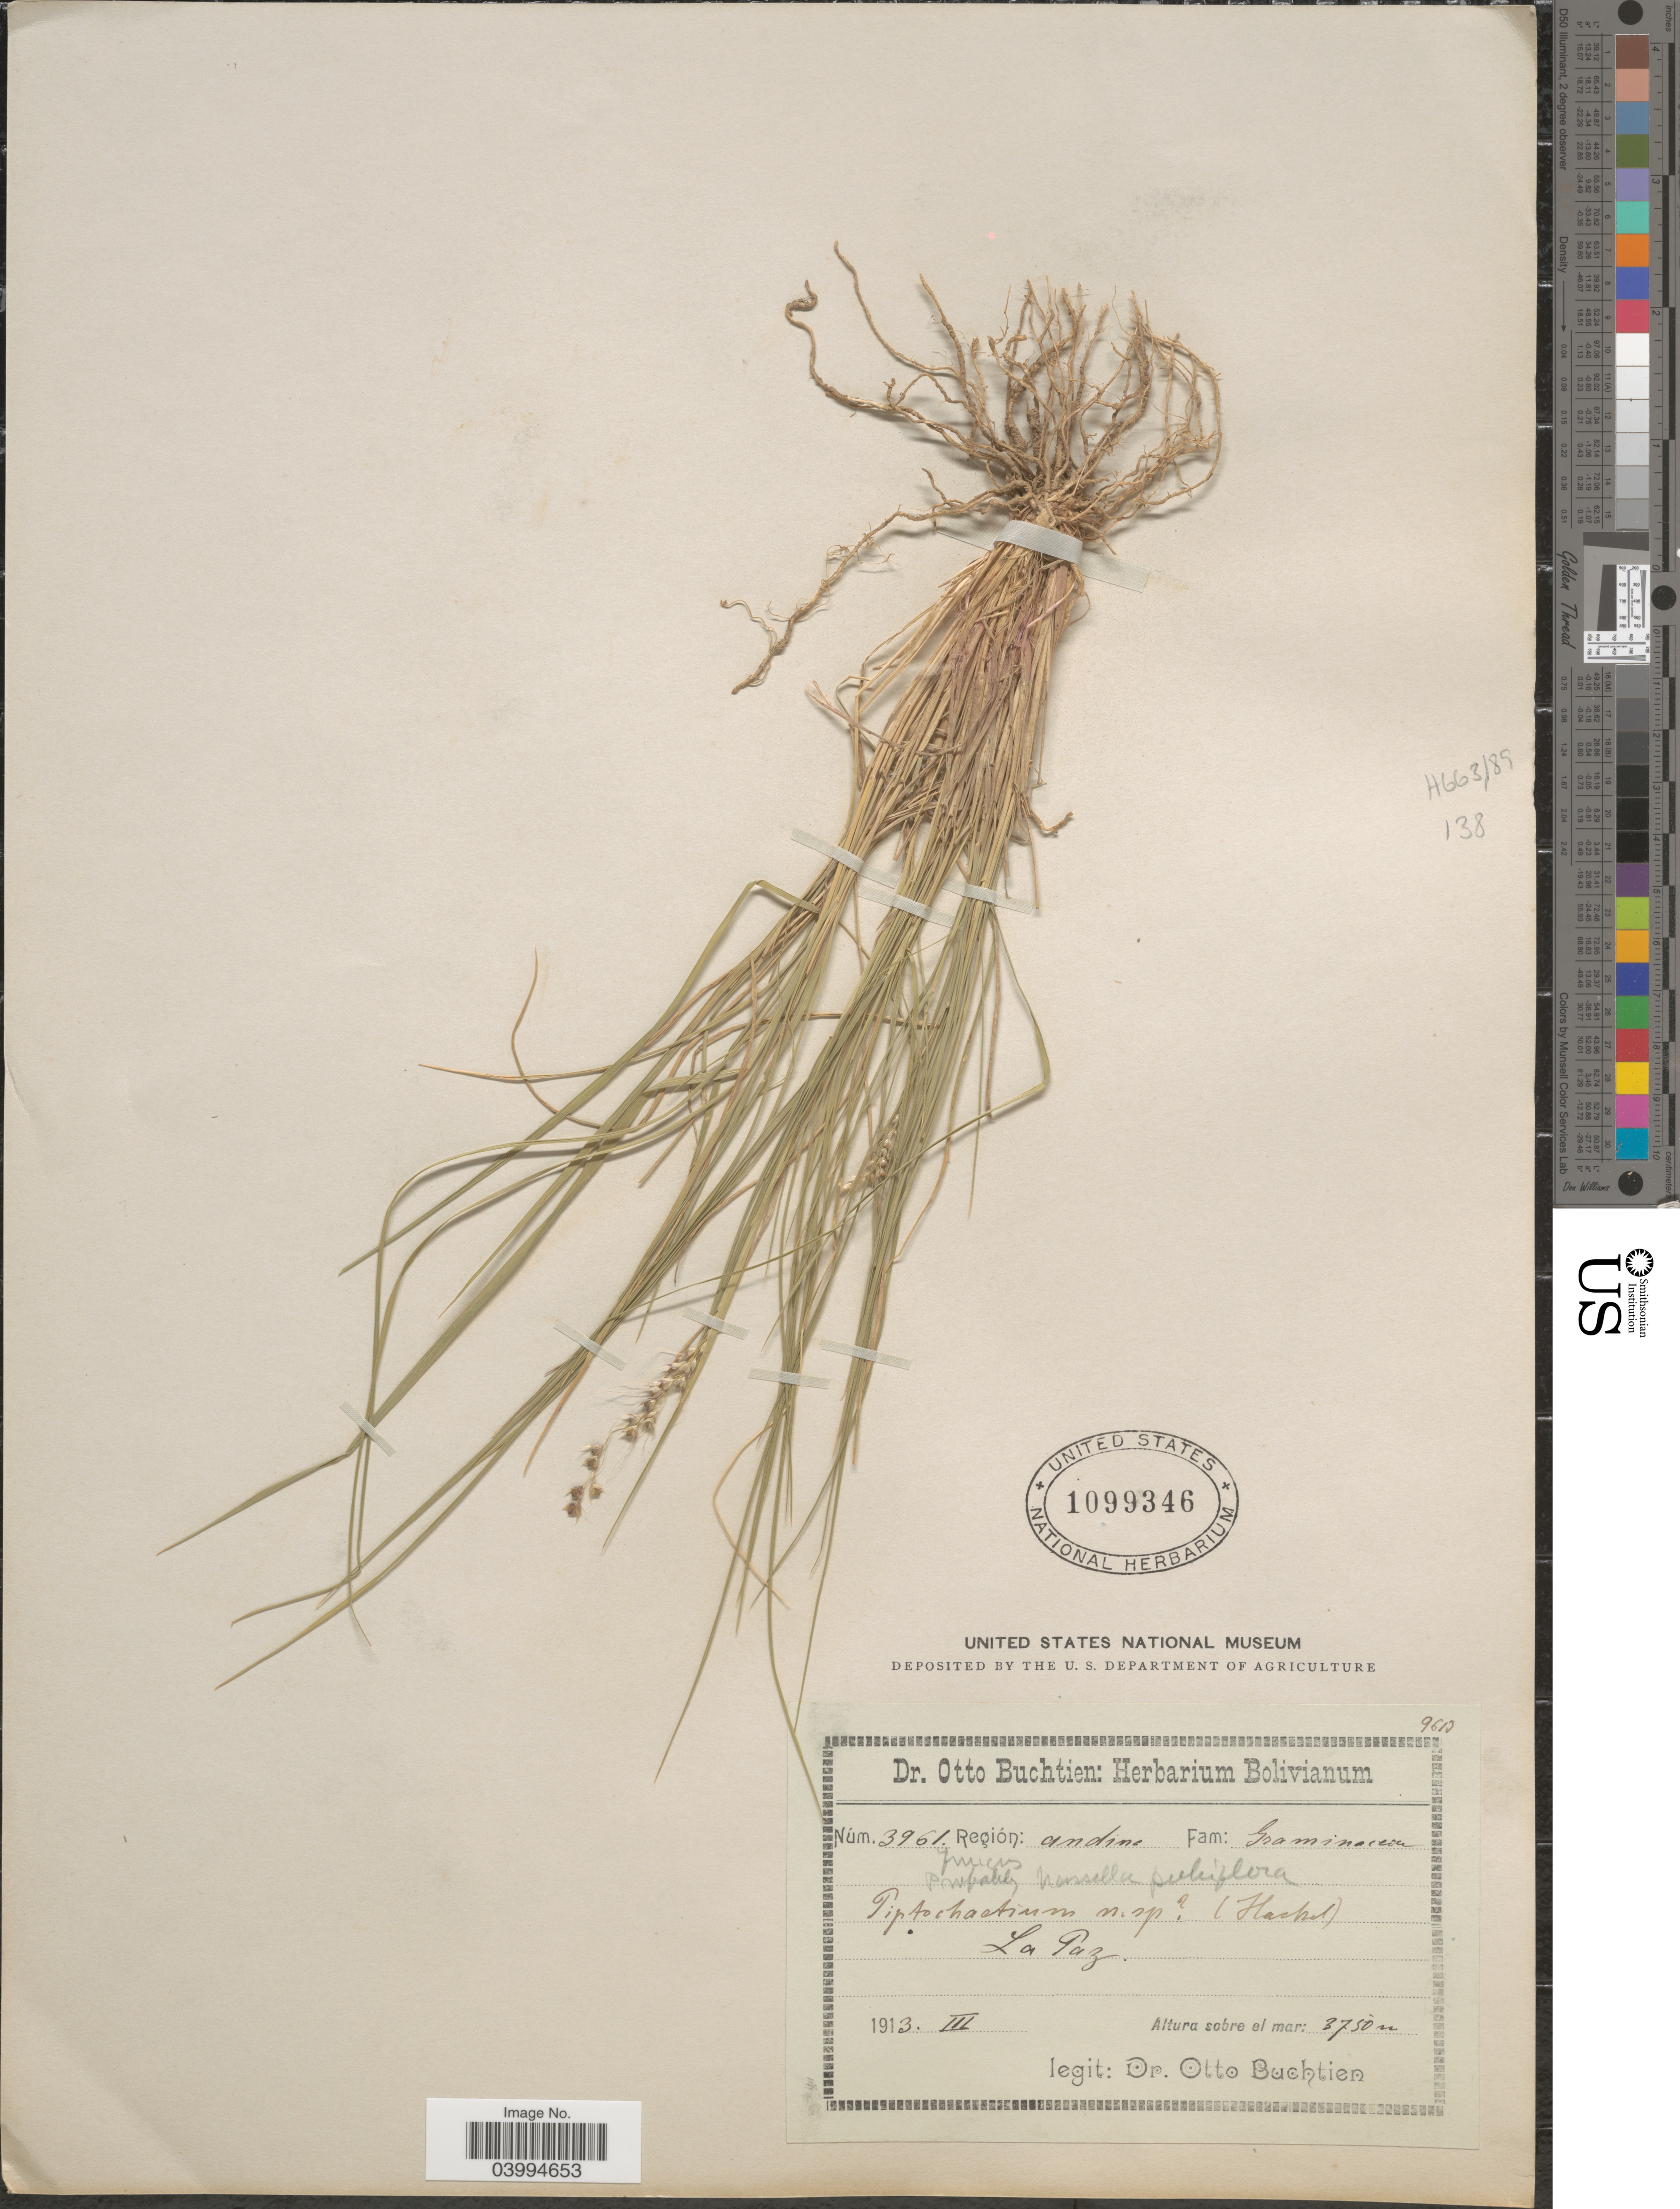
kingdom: Plantae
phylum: Tracheophyta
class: Liliopsida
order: Poales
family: Poaceae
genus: Nassella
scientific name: Nassella pubiflora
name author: (Trin. & Rupr.) É. Desv.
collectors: O. Buchtien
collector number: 3961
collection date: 1913-03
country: Bolivia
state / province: La Paz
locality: Región: andina.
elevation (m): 3750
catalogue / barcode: US 1099346